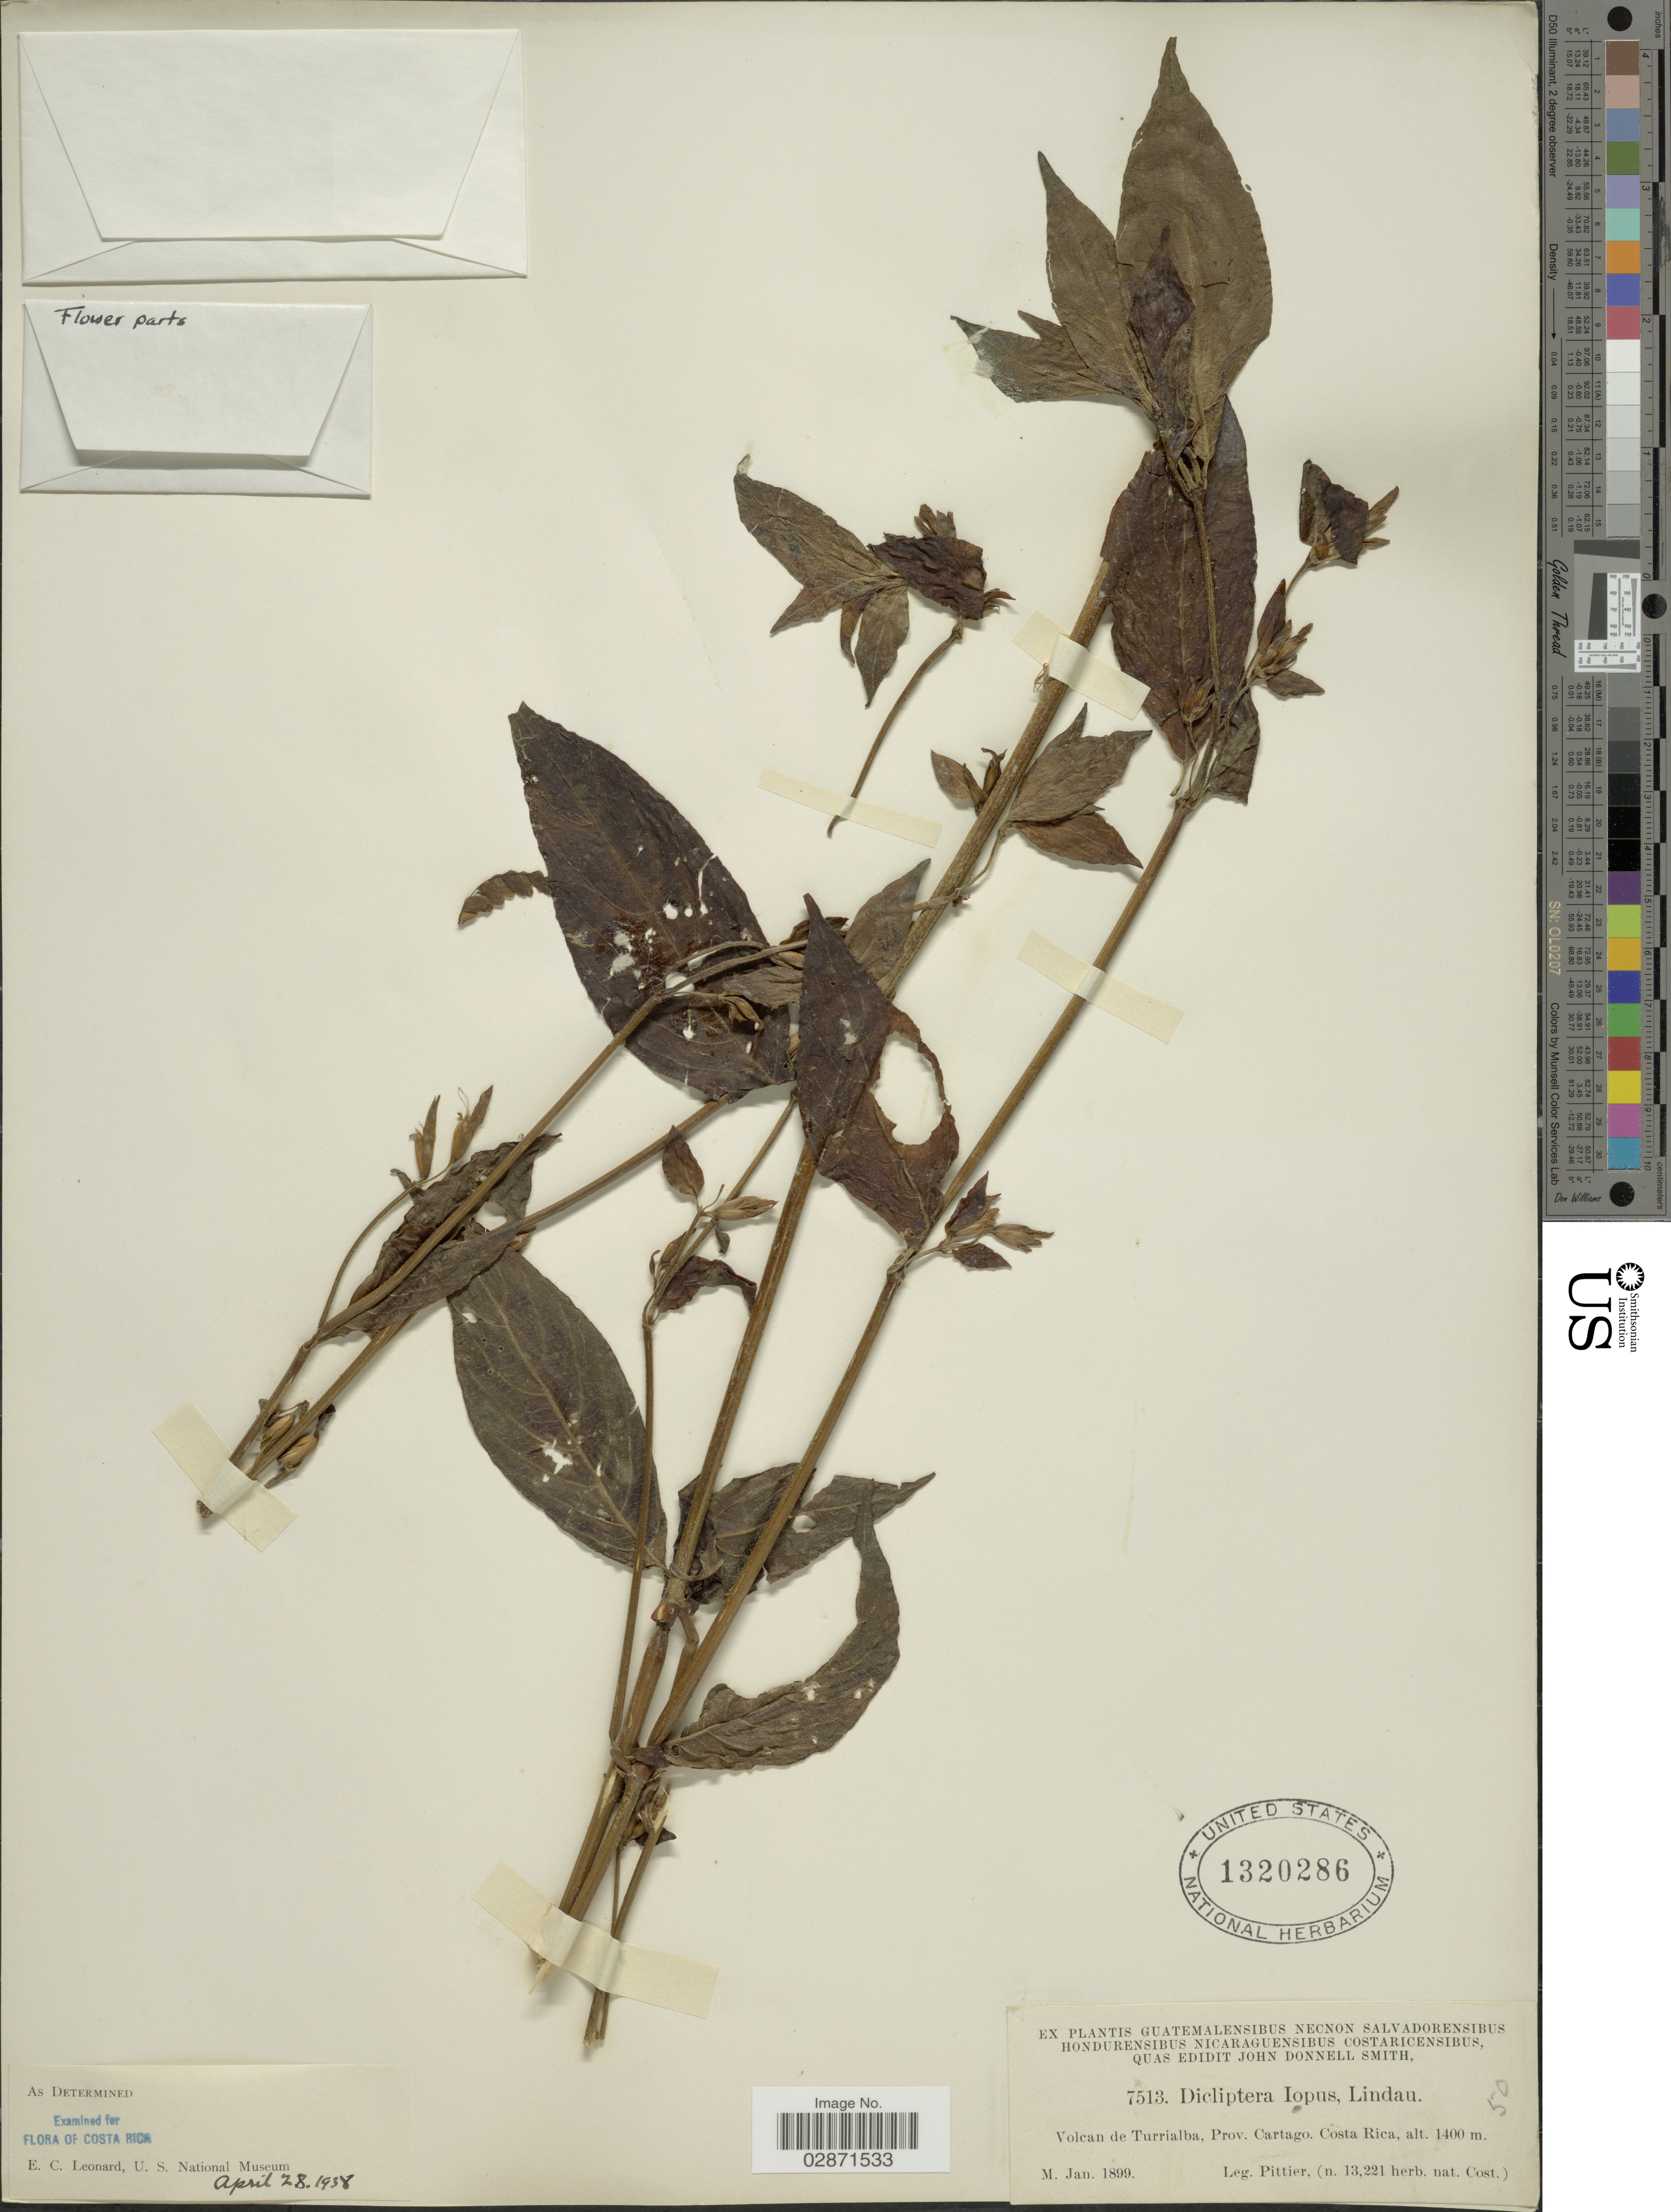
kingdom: Plantae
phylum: Tracheophyta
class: Magnoliopsida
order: Lamiales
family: Acanthaceae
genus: Dicliptera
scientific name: Dicliptera iopus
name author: Lindau in Pittier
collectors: Pittier, --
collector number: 7513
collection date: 1899-01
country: Costa Rica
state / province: Cartago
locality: Volcan de Turrialba, Prov. Cartago.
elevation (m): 1400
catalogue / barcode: US 1320286